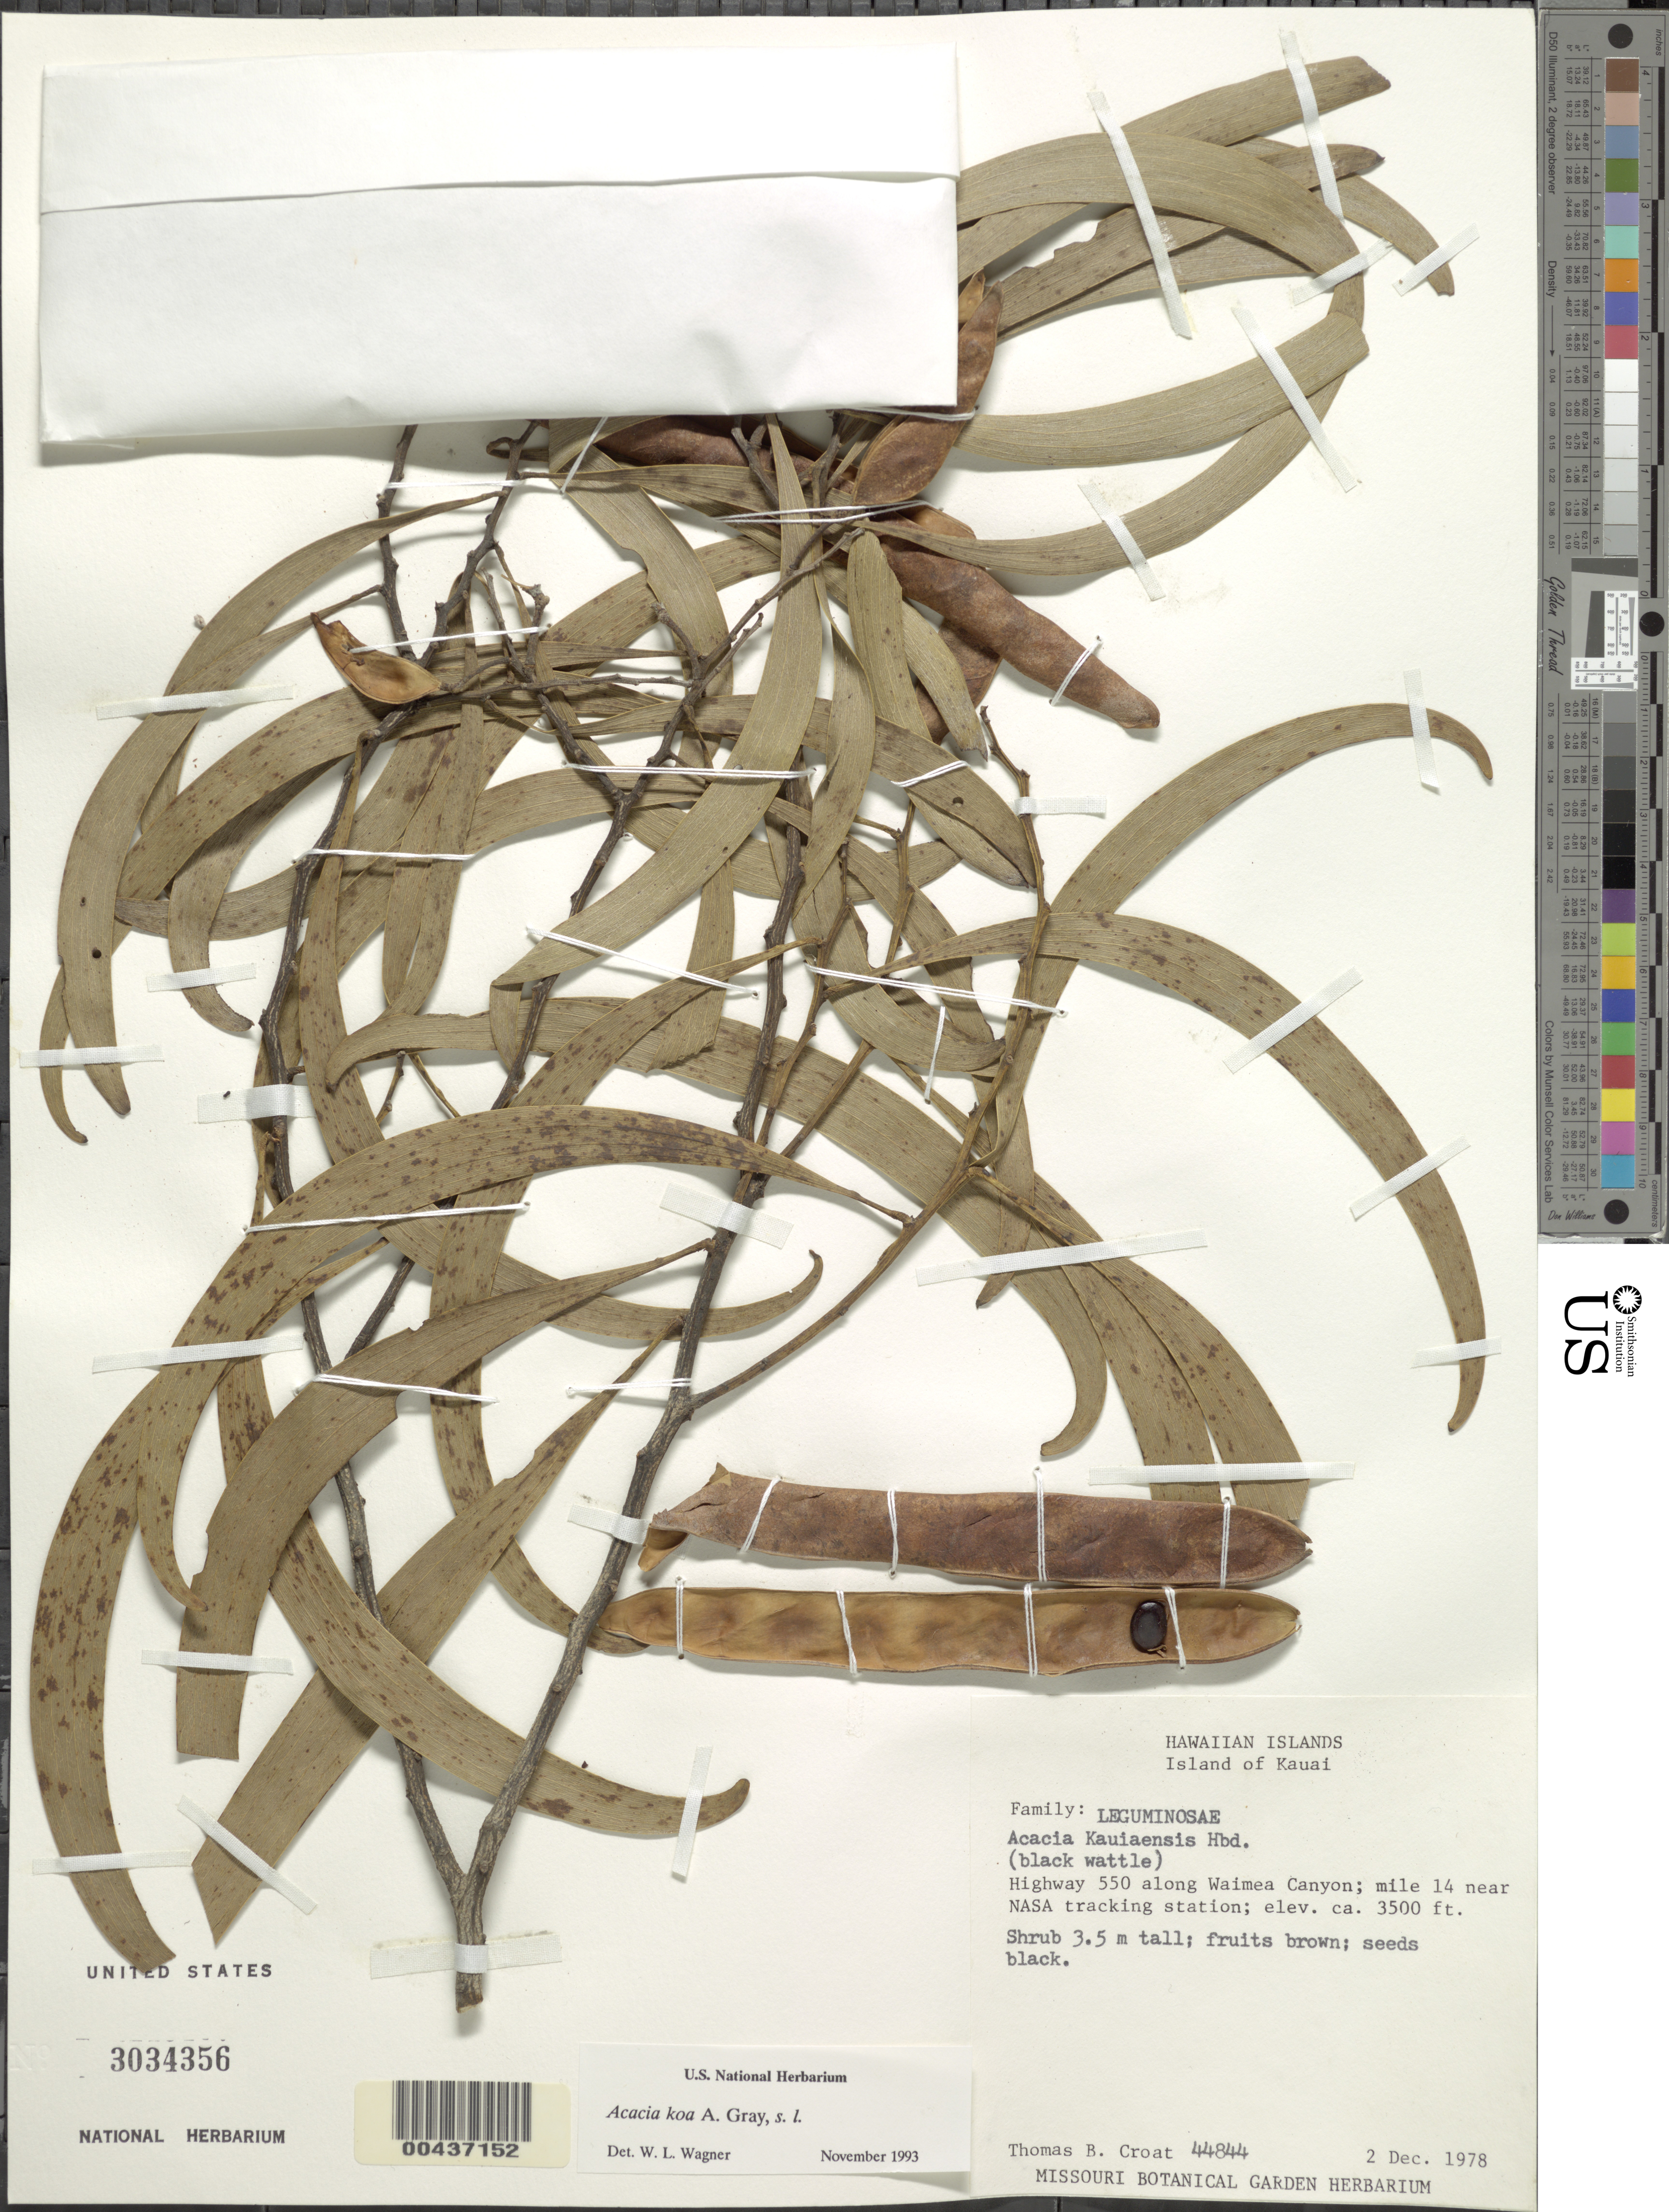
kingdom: Plantae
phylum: Tracheophyta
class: Magnoliopsida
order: Fabales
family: Fabaceae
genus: Acacia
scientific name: Acacia koa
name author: A. Gray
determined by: Wagner, W. L., (BOT), Smithsonian Institution - National Museum of Natural History (UNITED STATES)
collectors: T. B. Croat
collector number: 44844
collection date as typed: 2 Dec 1978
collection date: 1978-12-02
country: United States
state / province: Hawaii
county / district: Kauai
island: Kaua'i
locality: Highway 550 along Waimea Canyon, mile 14 near NASA tracking station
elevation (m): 1067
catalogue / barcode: US 3034356